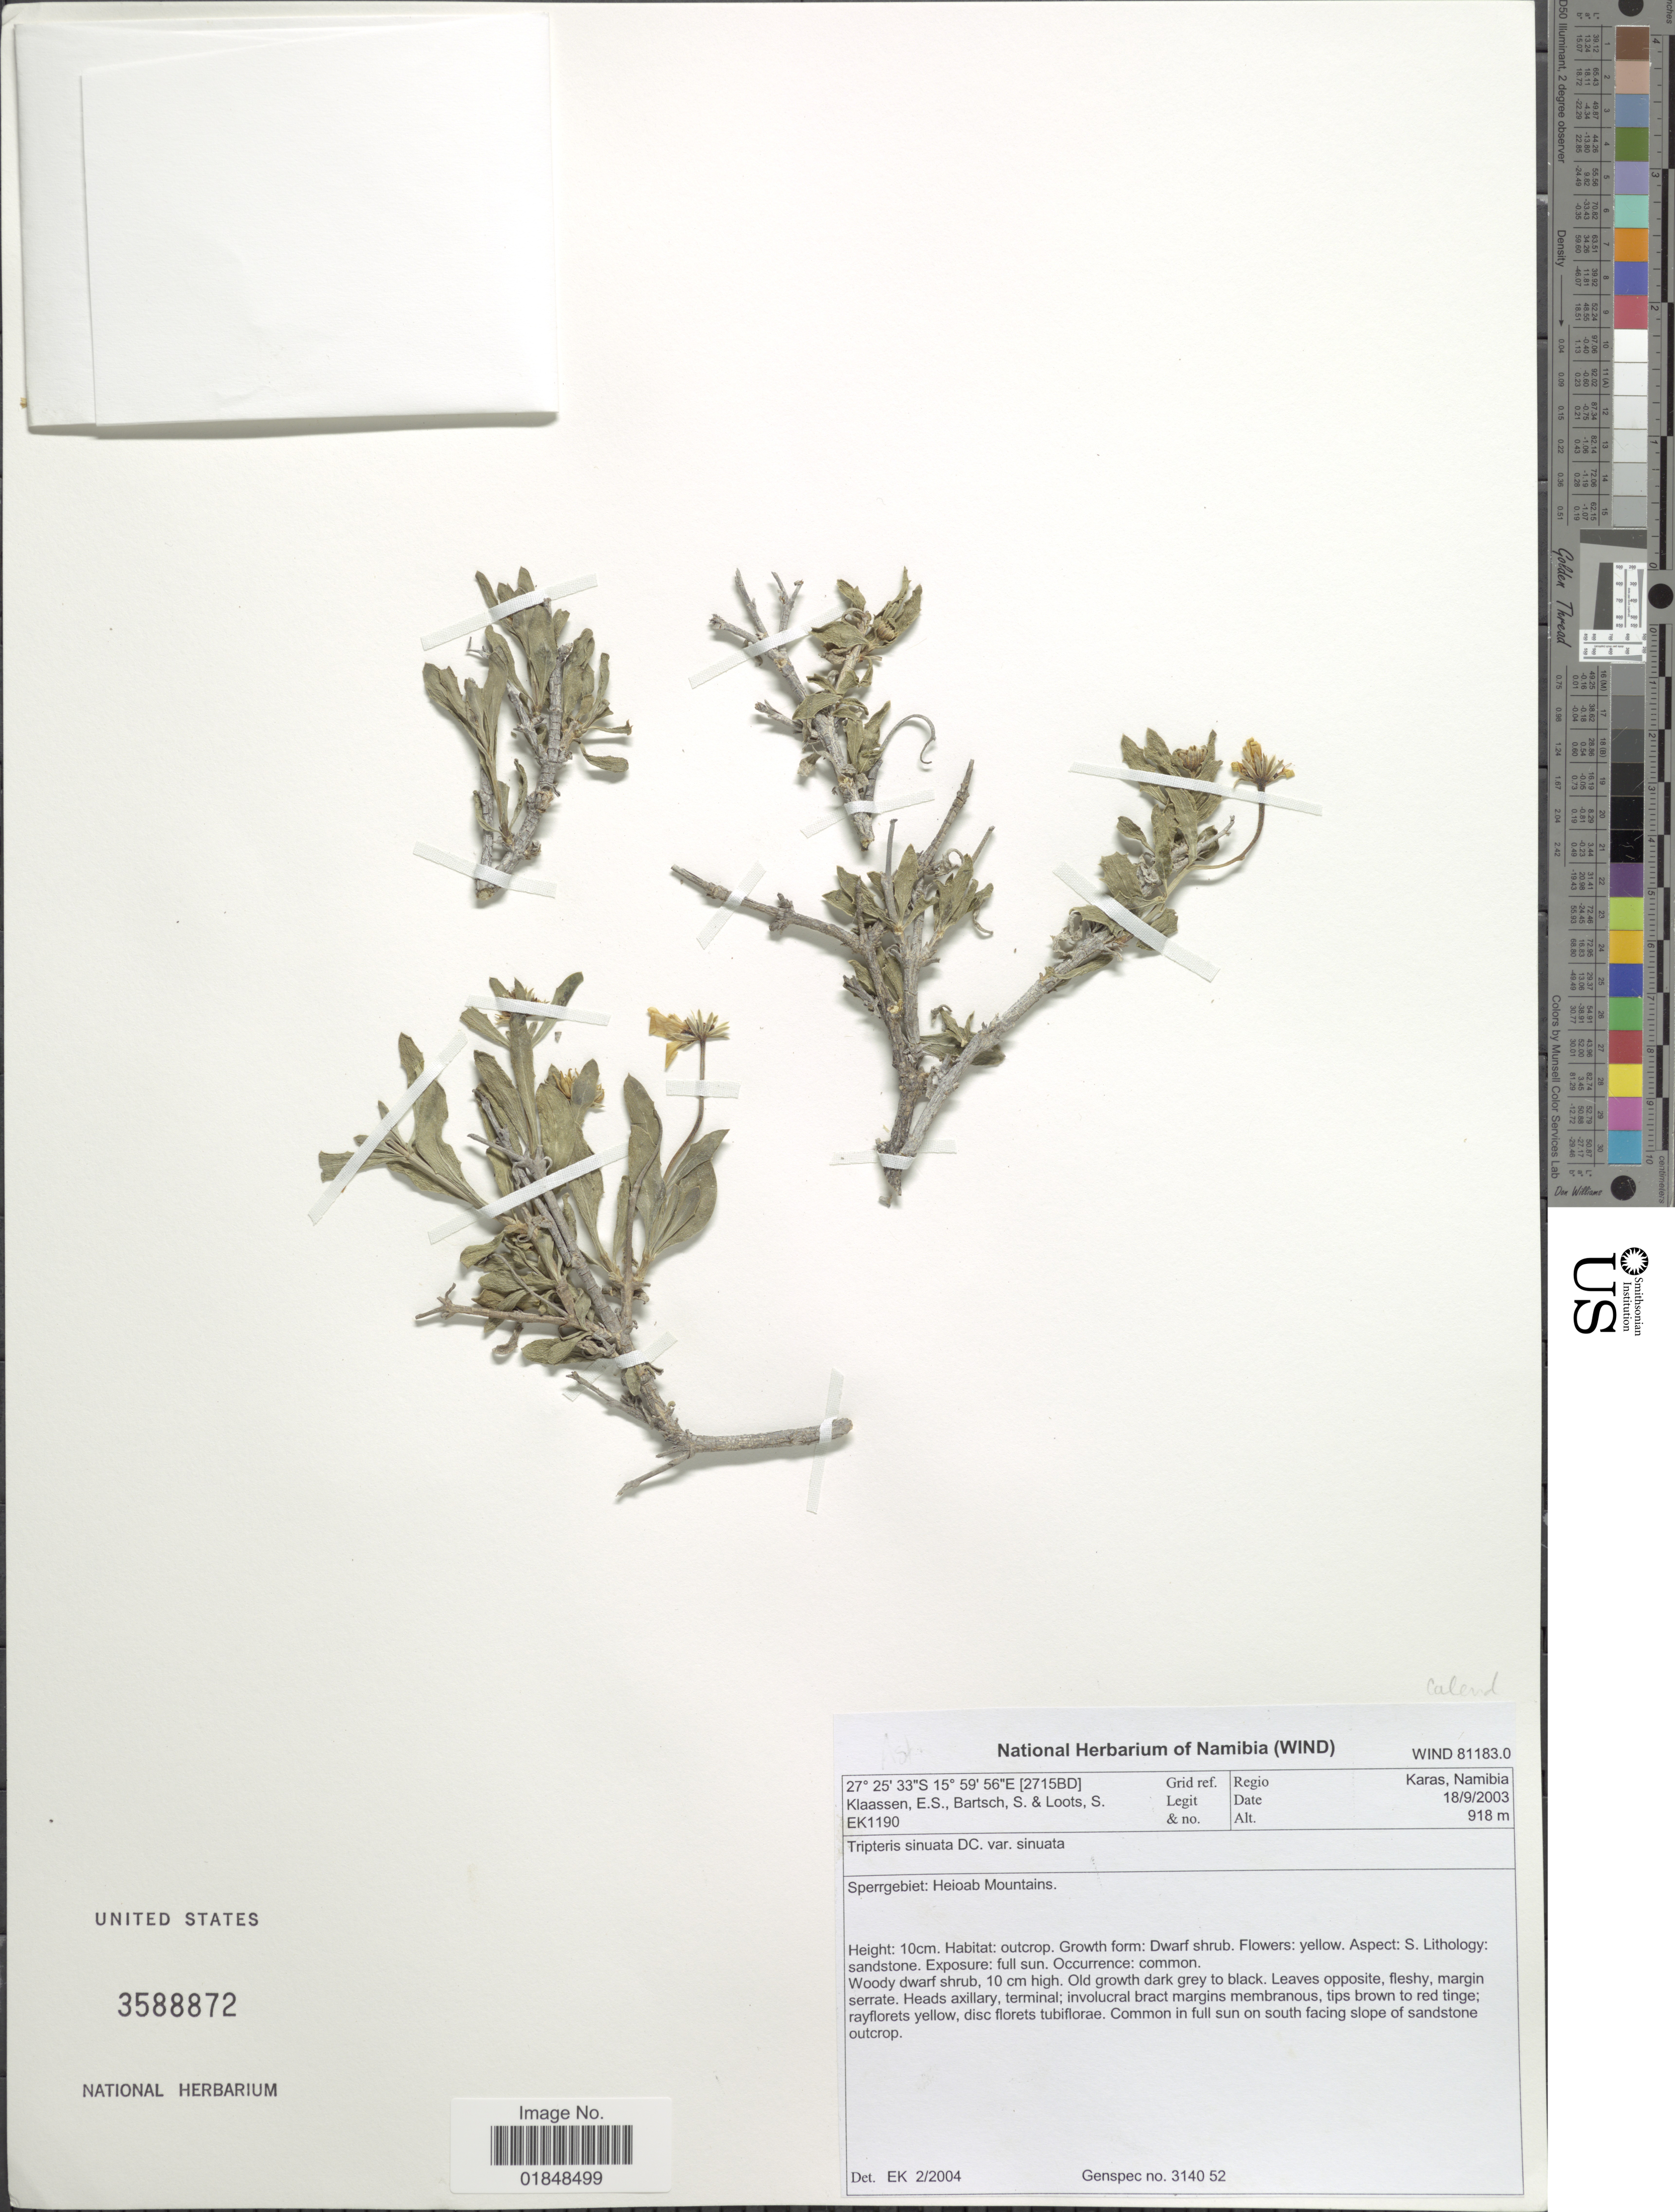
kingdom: Plantae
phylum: Tracheophyta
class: Magnoliopsida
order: Asterales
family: Asteraceae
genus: Tripteris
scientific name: Tripteris sinuata subsp. sinuata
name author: DC.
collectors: E. S. Klaassen, S. Bartsch & S. Loots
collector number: EK 1190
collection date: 2003-09-18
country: Namibia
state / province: Karas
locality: Sperrgebiet; Heioab Mountains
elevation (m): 918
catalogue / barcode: US 3588872